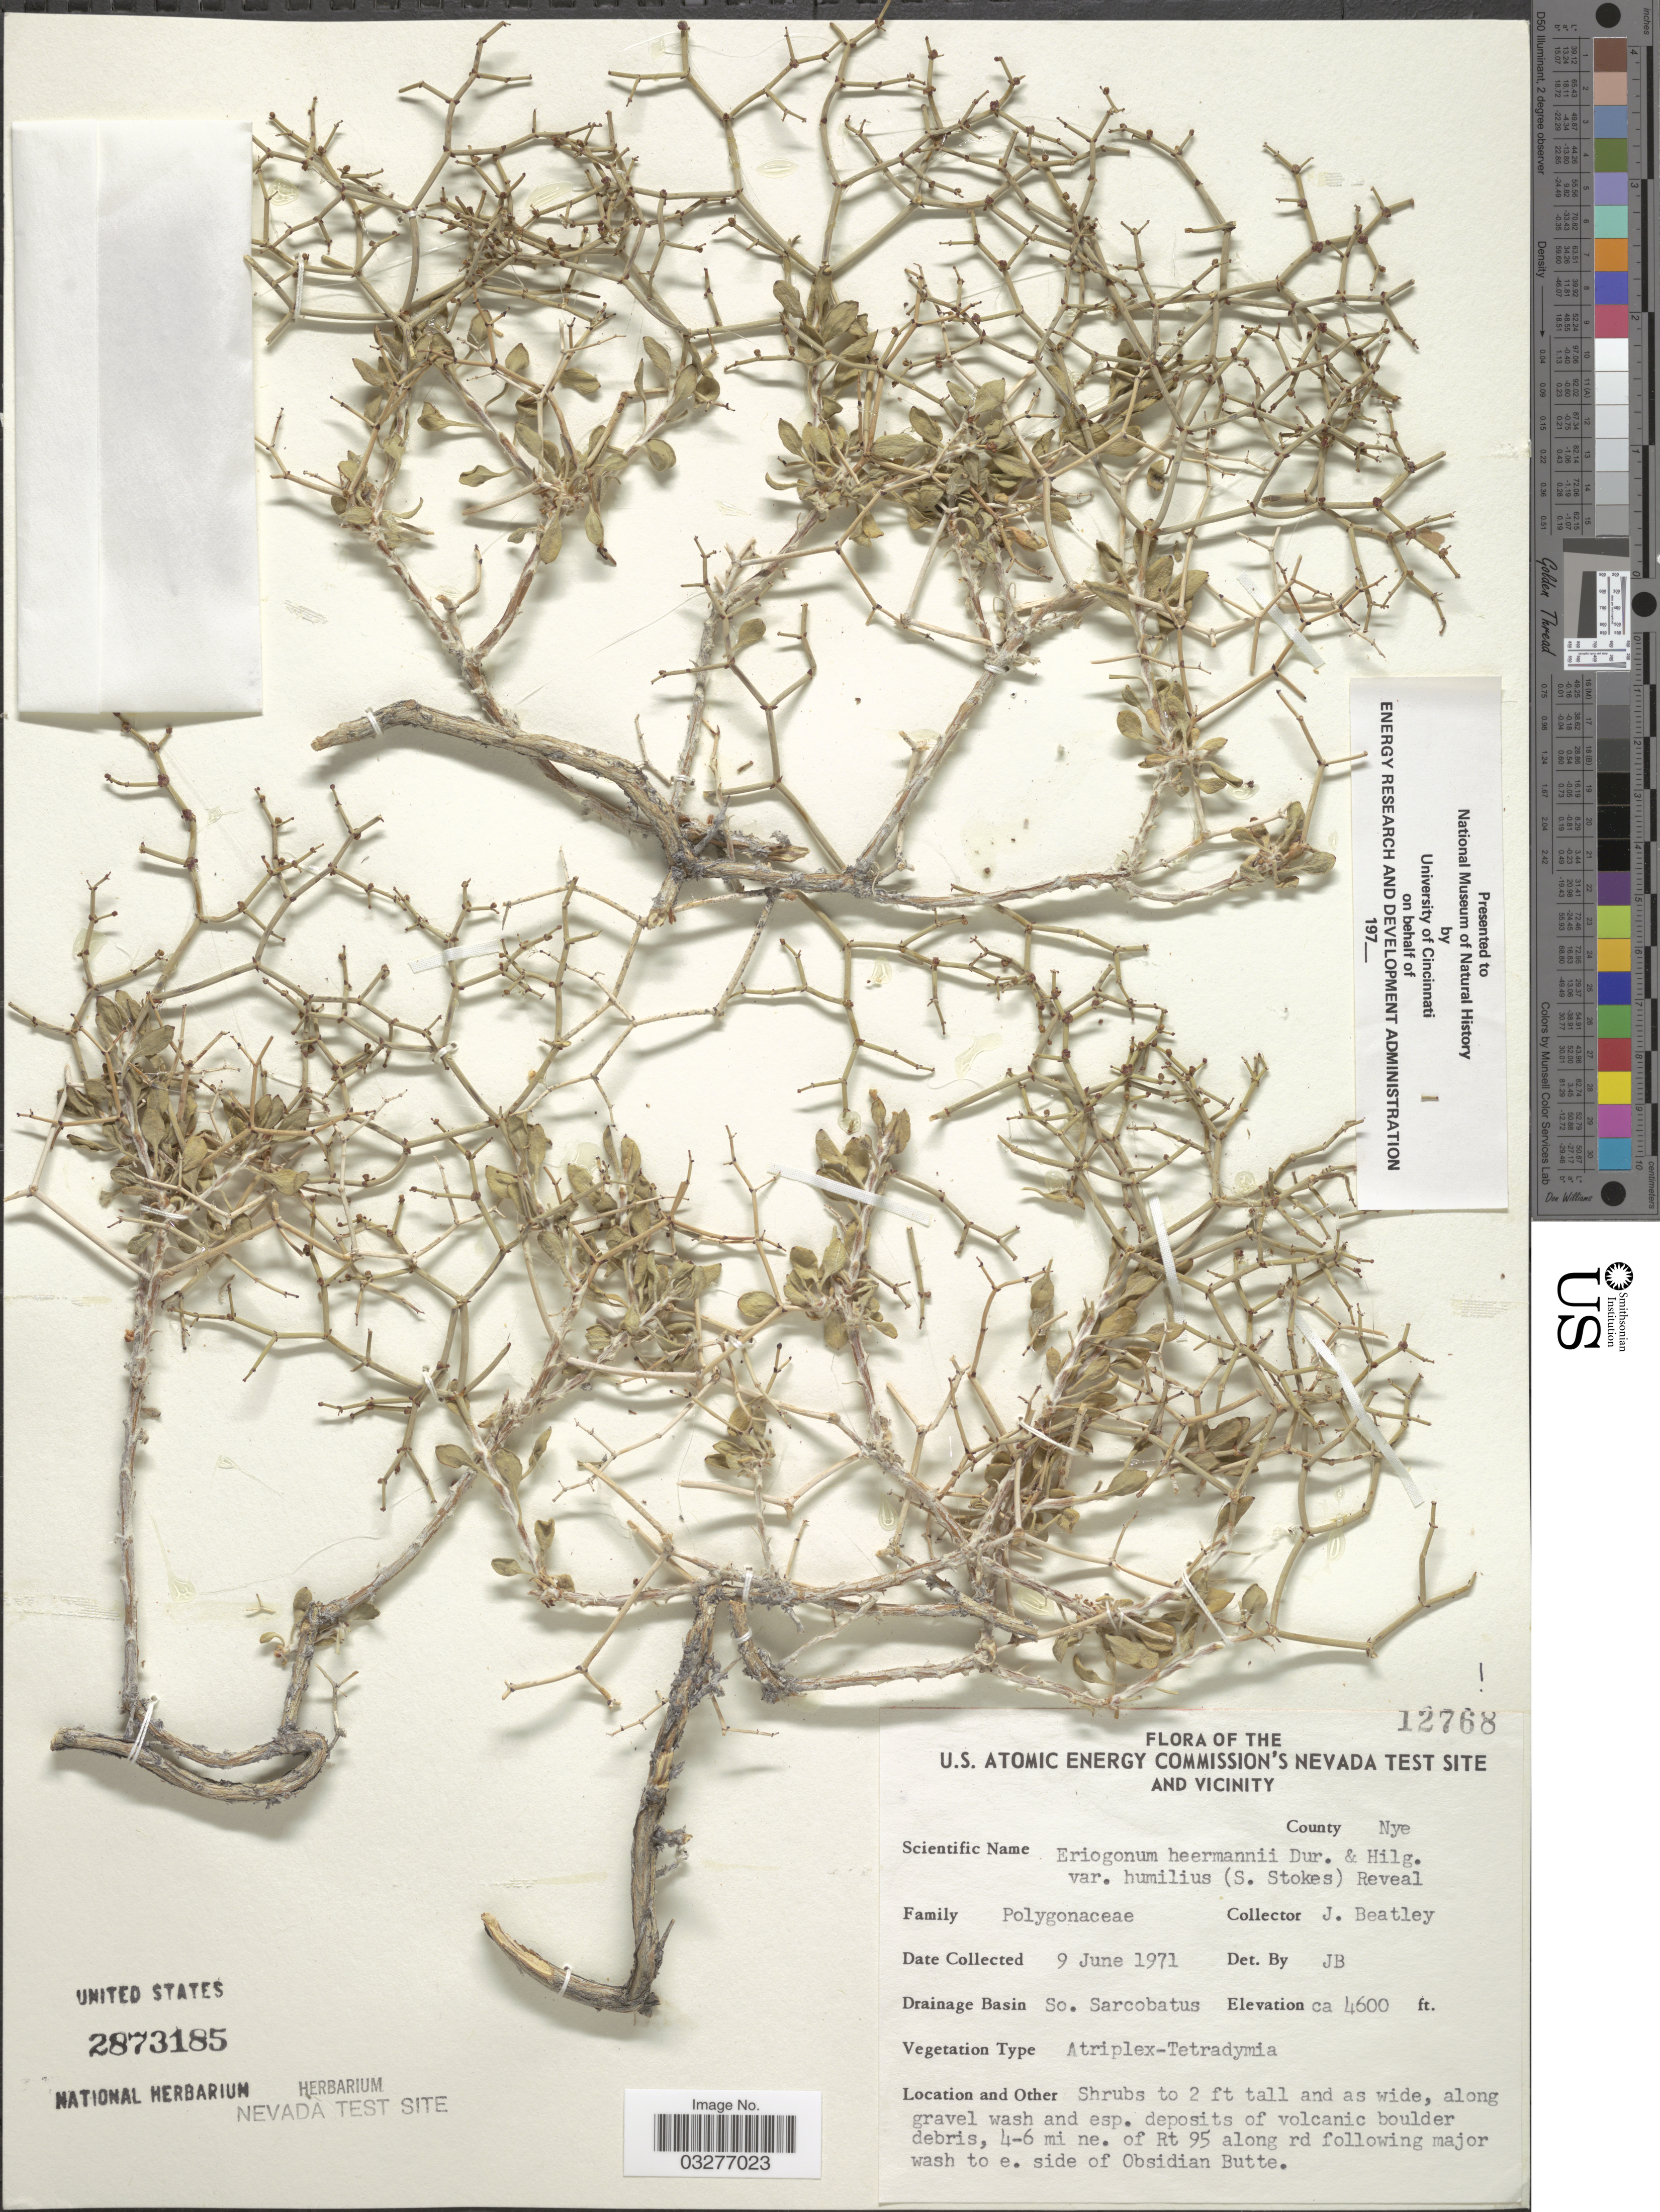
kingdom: Plantae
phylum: Tracheophyta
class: Magnoliopsida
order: Caryophyllales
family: Polygonaceae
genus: Eriogonum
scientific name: Eriogonum heermannii var. humilius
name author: (S. Stokes) Reveal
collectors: J. C. Beatley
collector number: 12768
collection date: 1971-06-09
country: United States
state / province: Nevada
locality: U.S. Atomic Energy Commission's Nevada Test Site and Vicinity. County Nye. Drainage Basin So. Sacrobatus. 4-6 mi ne. of Rt 95 along rd following major wash to e. side of Obsidian Butte.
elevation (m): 1402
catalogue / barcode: US 2873185